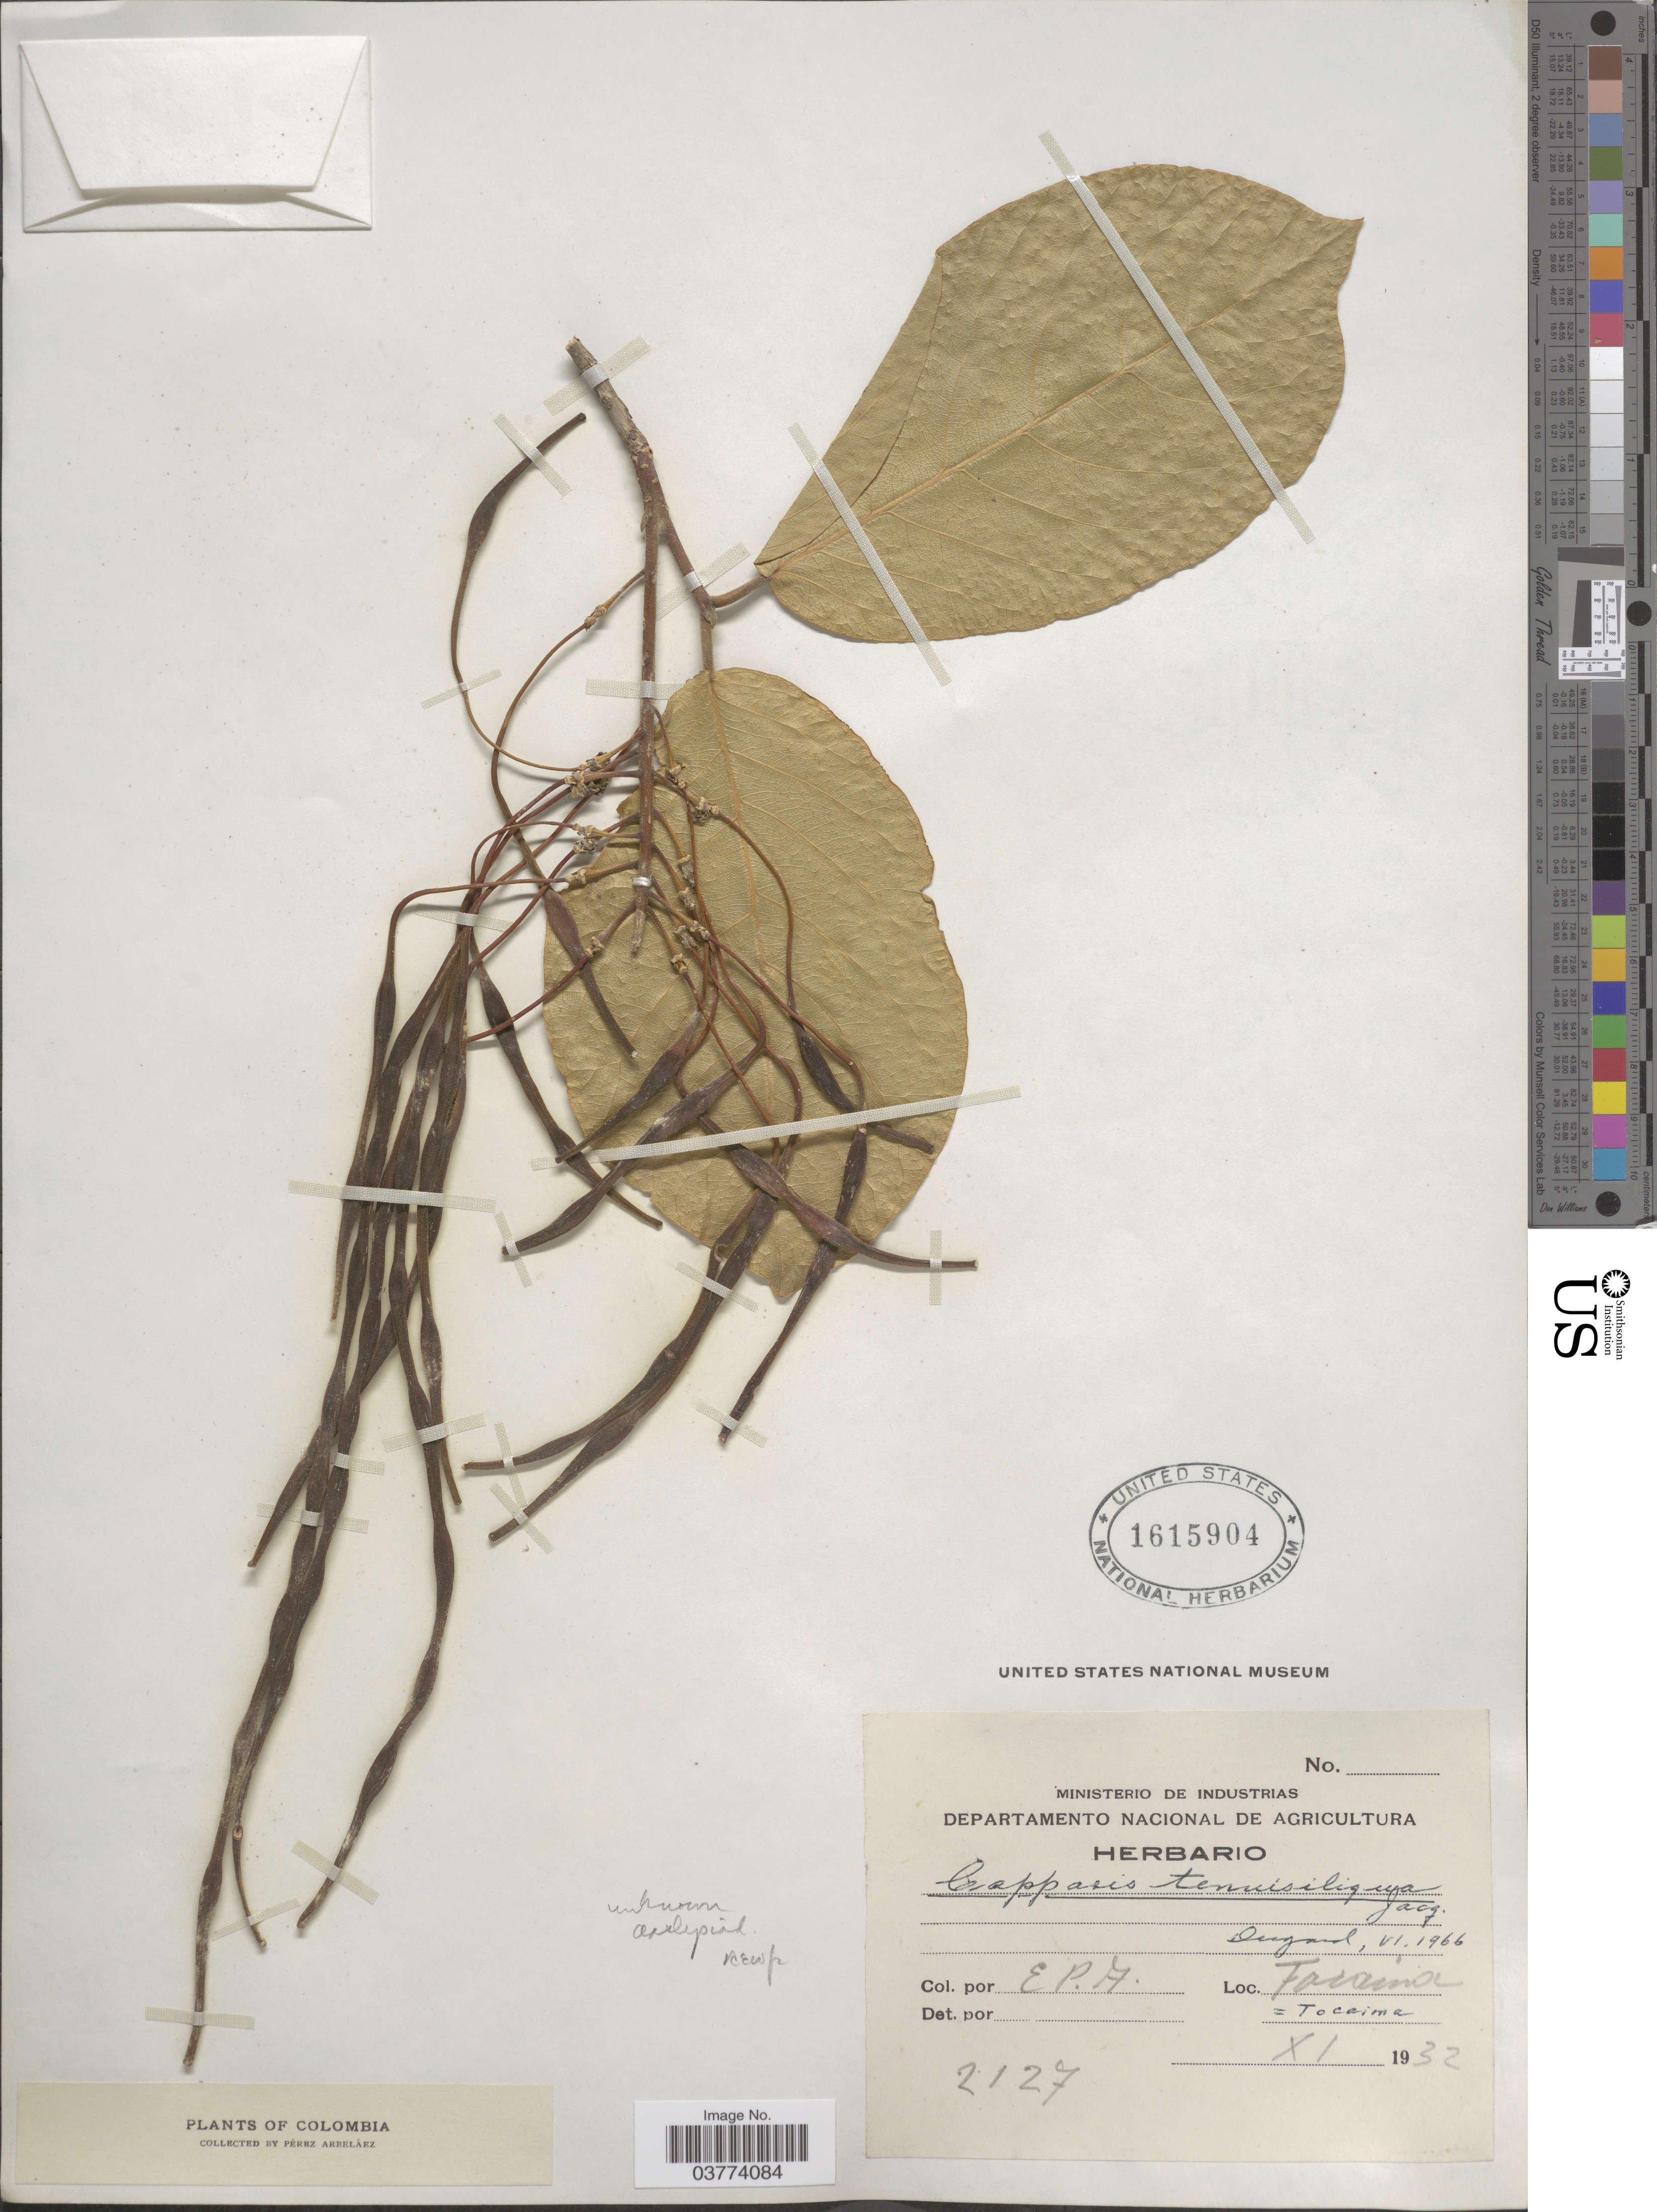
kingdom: Plantae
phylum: Tracheophyta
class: Magnoliopsida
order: Brassicales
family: Capparaceae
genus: Monilicarpa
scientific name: Monilicarpa tenuisiliqua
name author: (Jacq.) Cornejo & Iltis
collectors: E. Pérez Arbeláez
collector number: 2127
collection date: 1932-11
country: Colombia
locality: Tocaima = Tocaima.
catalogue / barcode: US 1615904